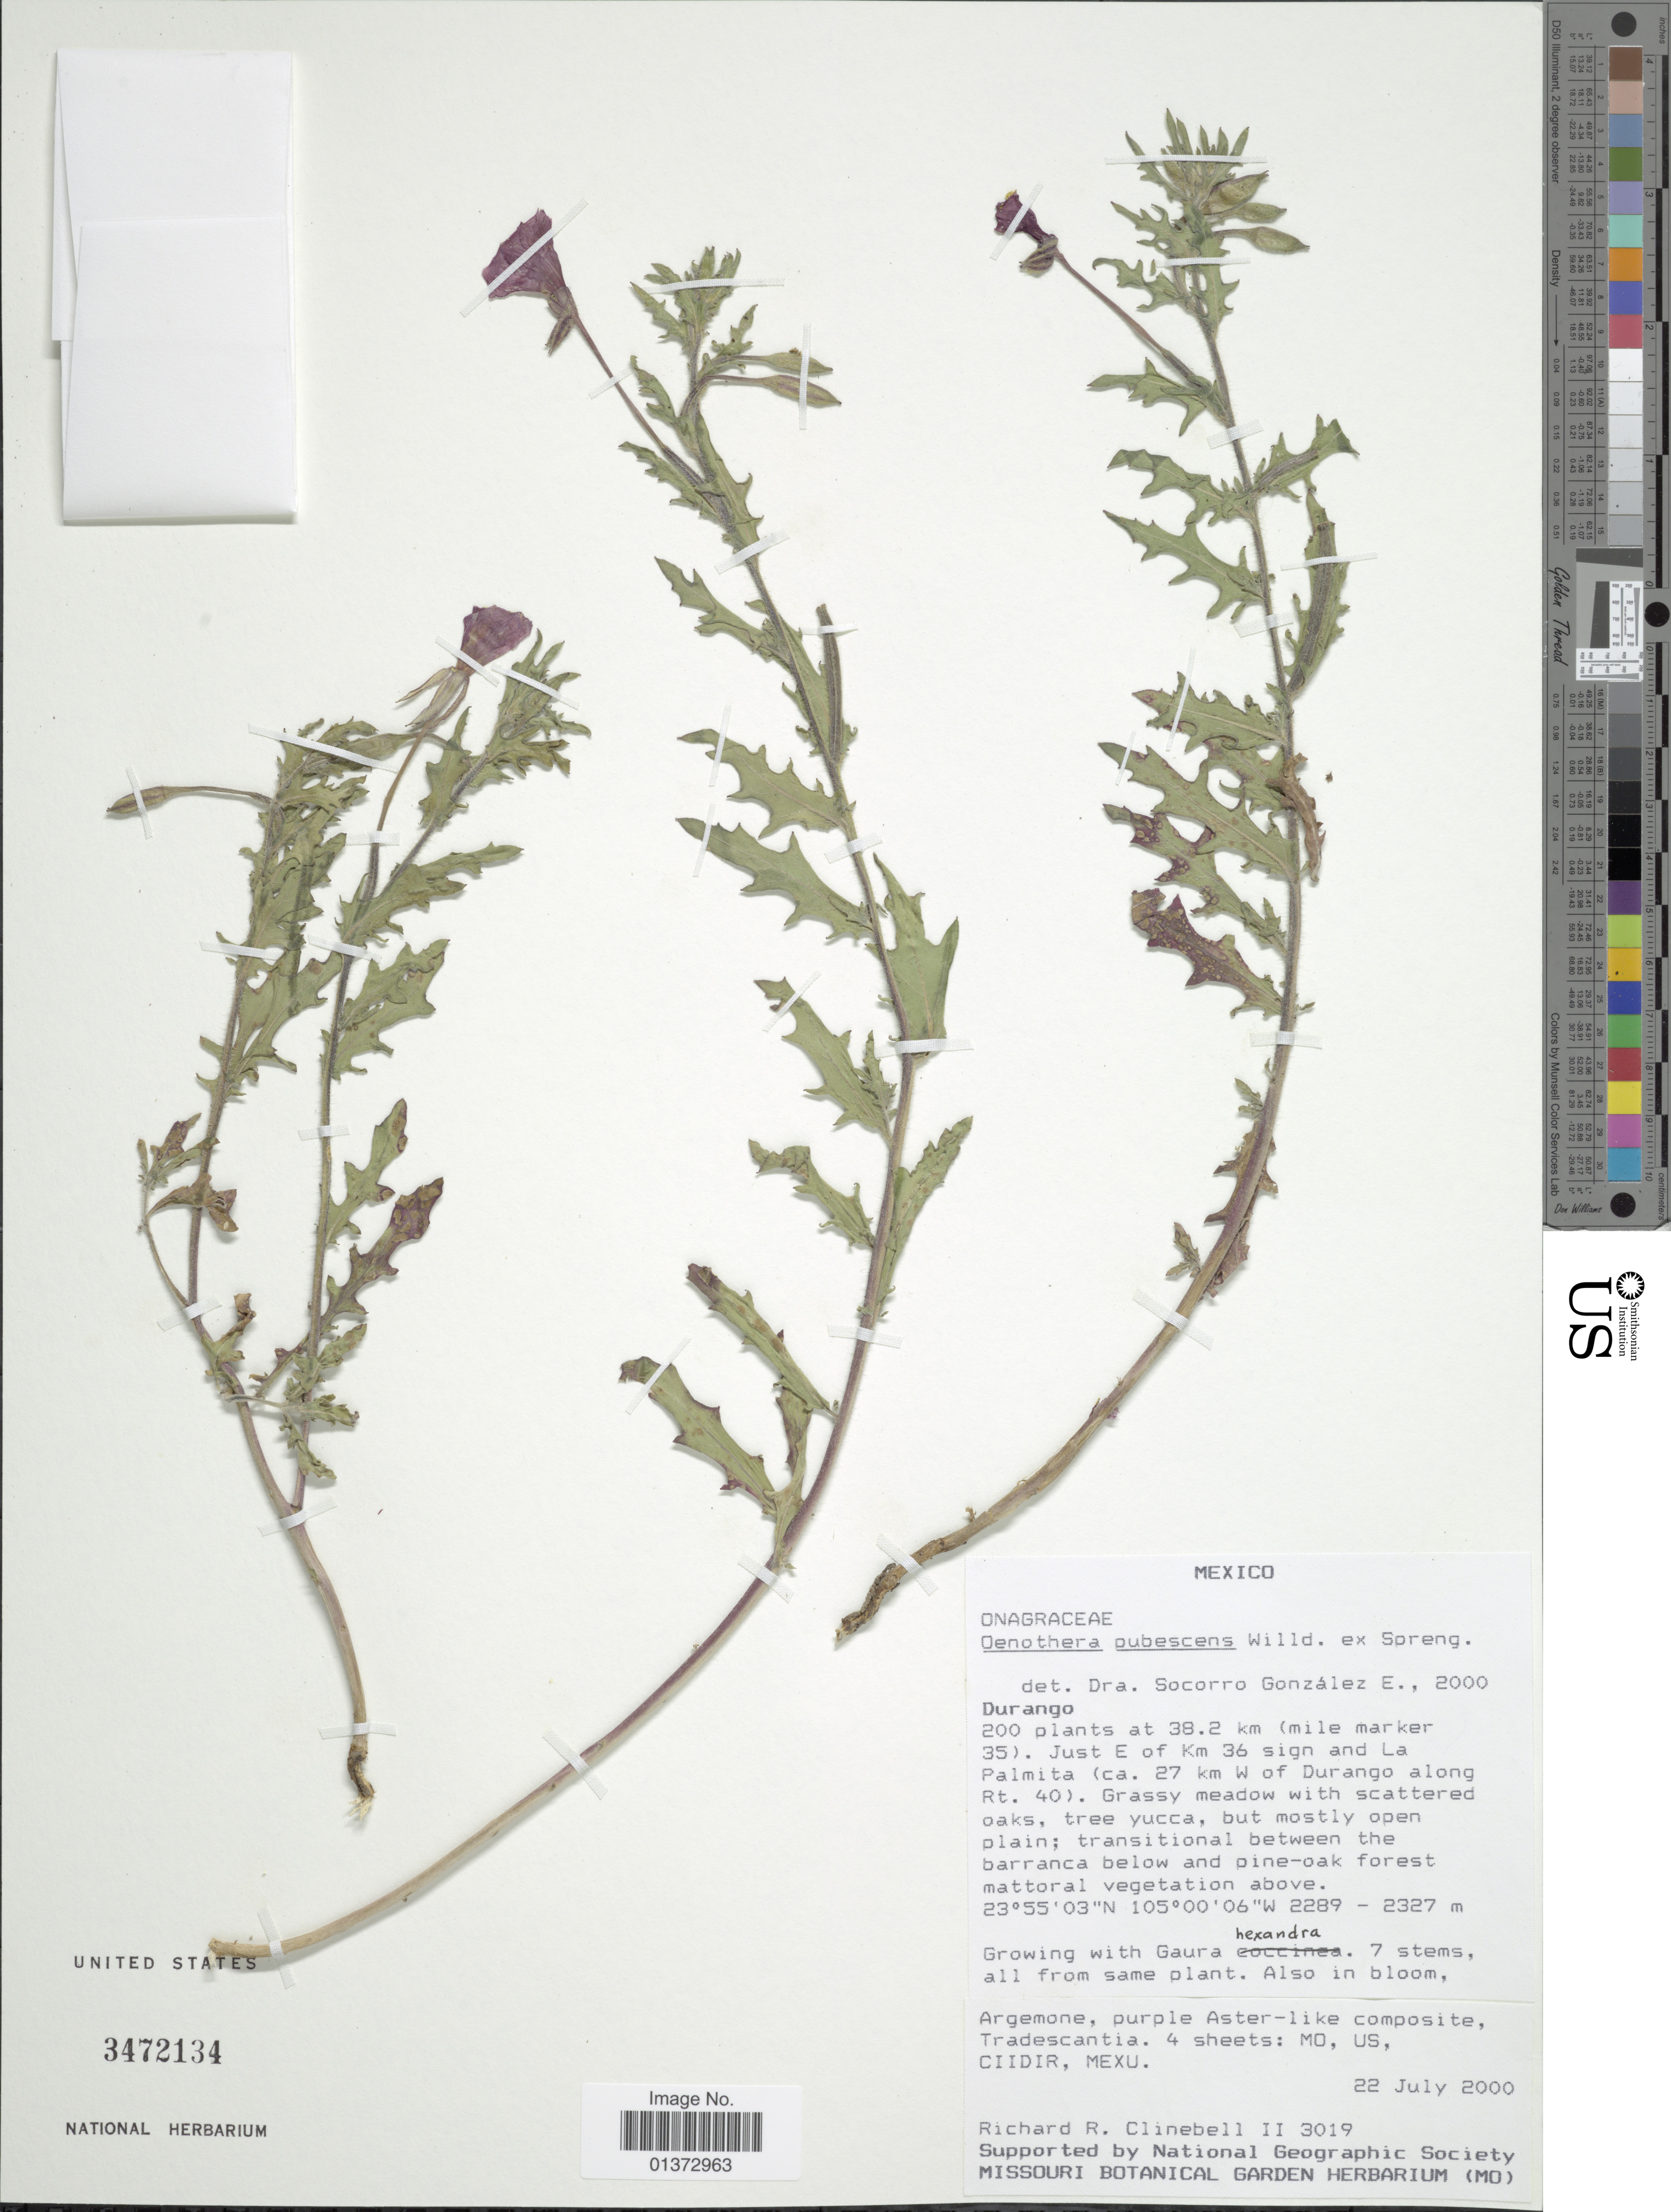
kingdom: Plantae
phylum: Tracheophyta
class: Magnoliopsida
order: Myrtales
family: Onagraceae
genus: Oenothera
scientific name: Oenothera pubescens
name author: Willd. ex Spreng.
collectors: R. Clinebell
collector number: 3019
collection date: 2000-07-22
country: Mexico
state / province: Durango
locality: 200 plants at 38.2 km (mile marker 35), just E of Km 36 sign and La Palmita (ca. 27 km W of Durango along Rt. 40)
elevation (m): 2289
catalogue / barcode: US 3472134